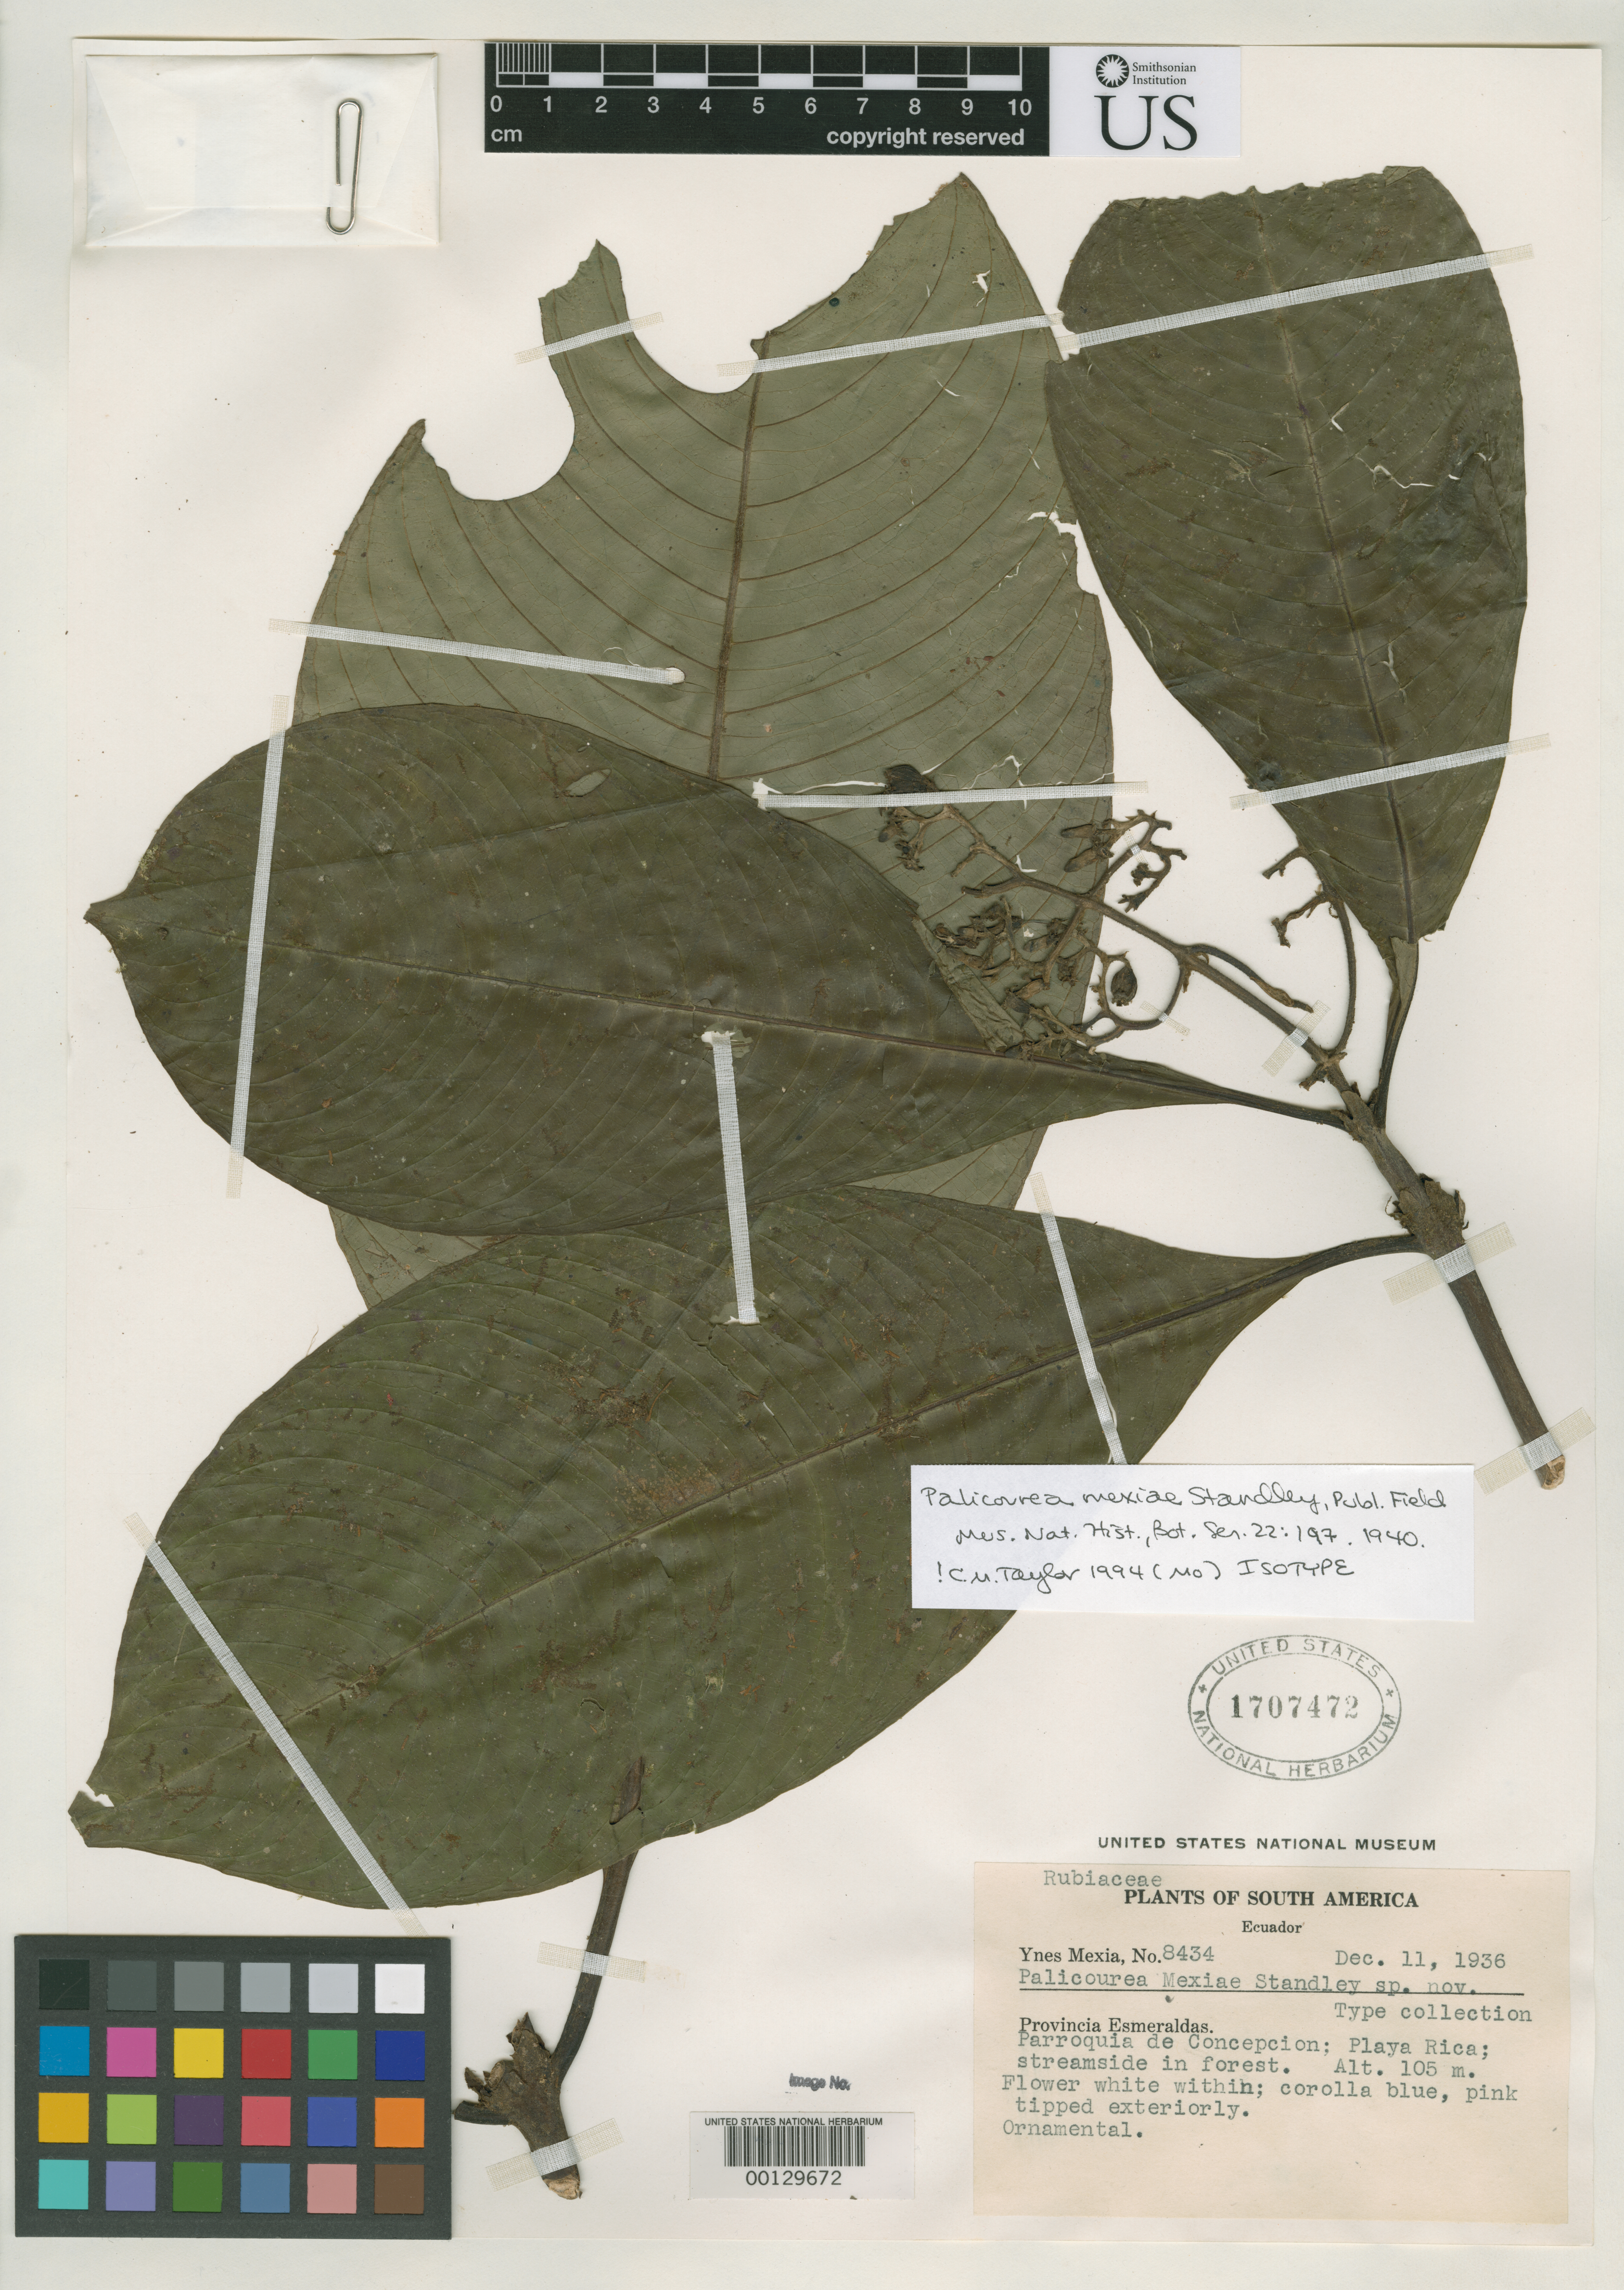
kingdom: Plantae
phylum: Tracheophyta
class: Magnoliopsida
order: Gentianales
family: Rubiaceae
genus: Palicourea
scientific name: Palicourea mexiae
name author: Standl.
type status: Isotype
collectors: Y. Mexia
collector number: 8434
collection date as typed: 11 Dec 1936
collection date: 1936-12-11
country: Ecuador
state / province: Esmeraldas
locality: Parroquia de Concepcion, Playa Rica.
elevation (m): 105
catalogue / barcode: US 1707472